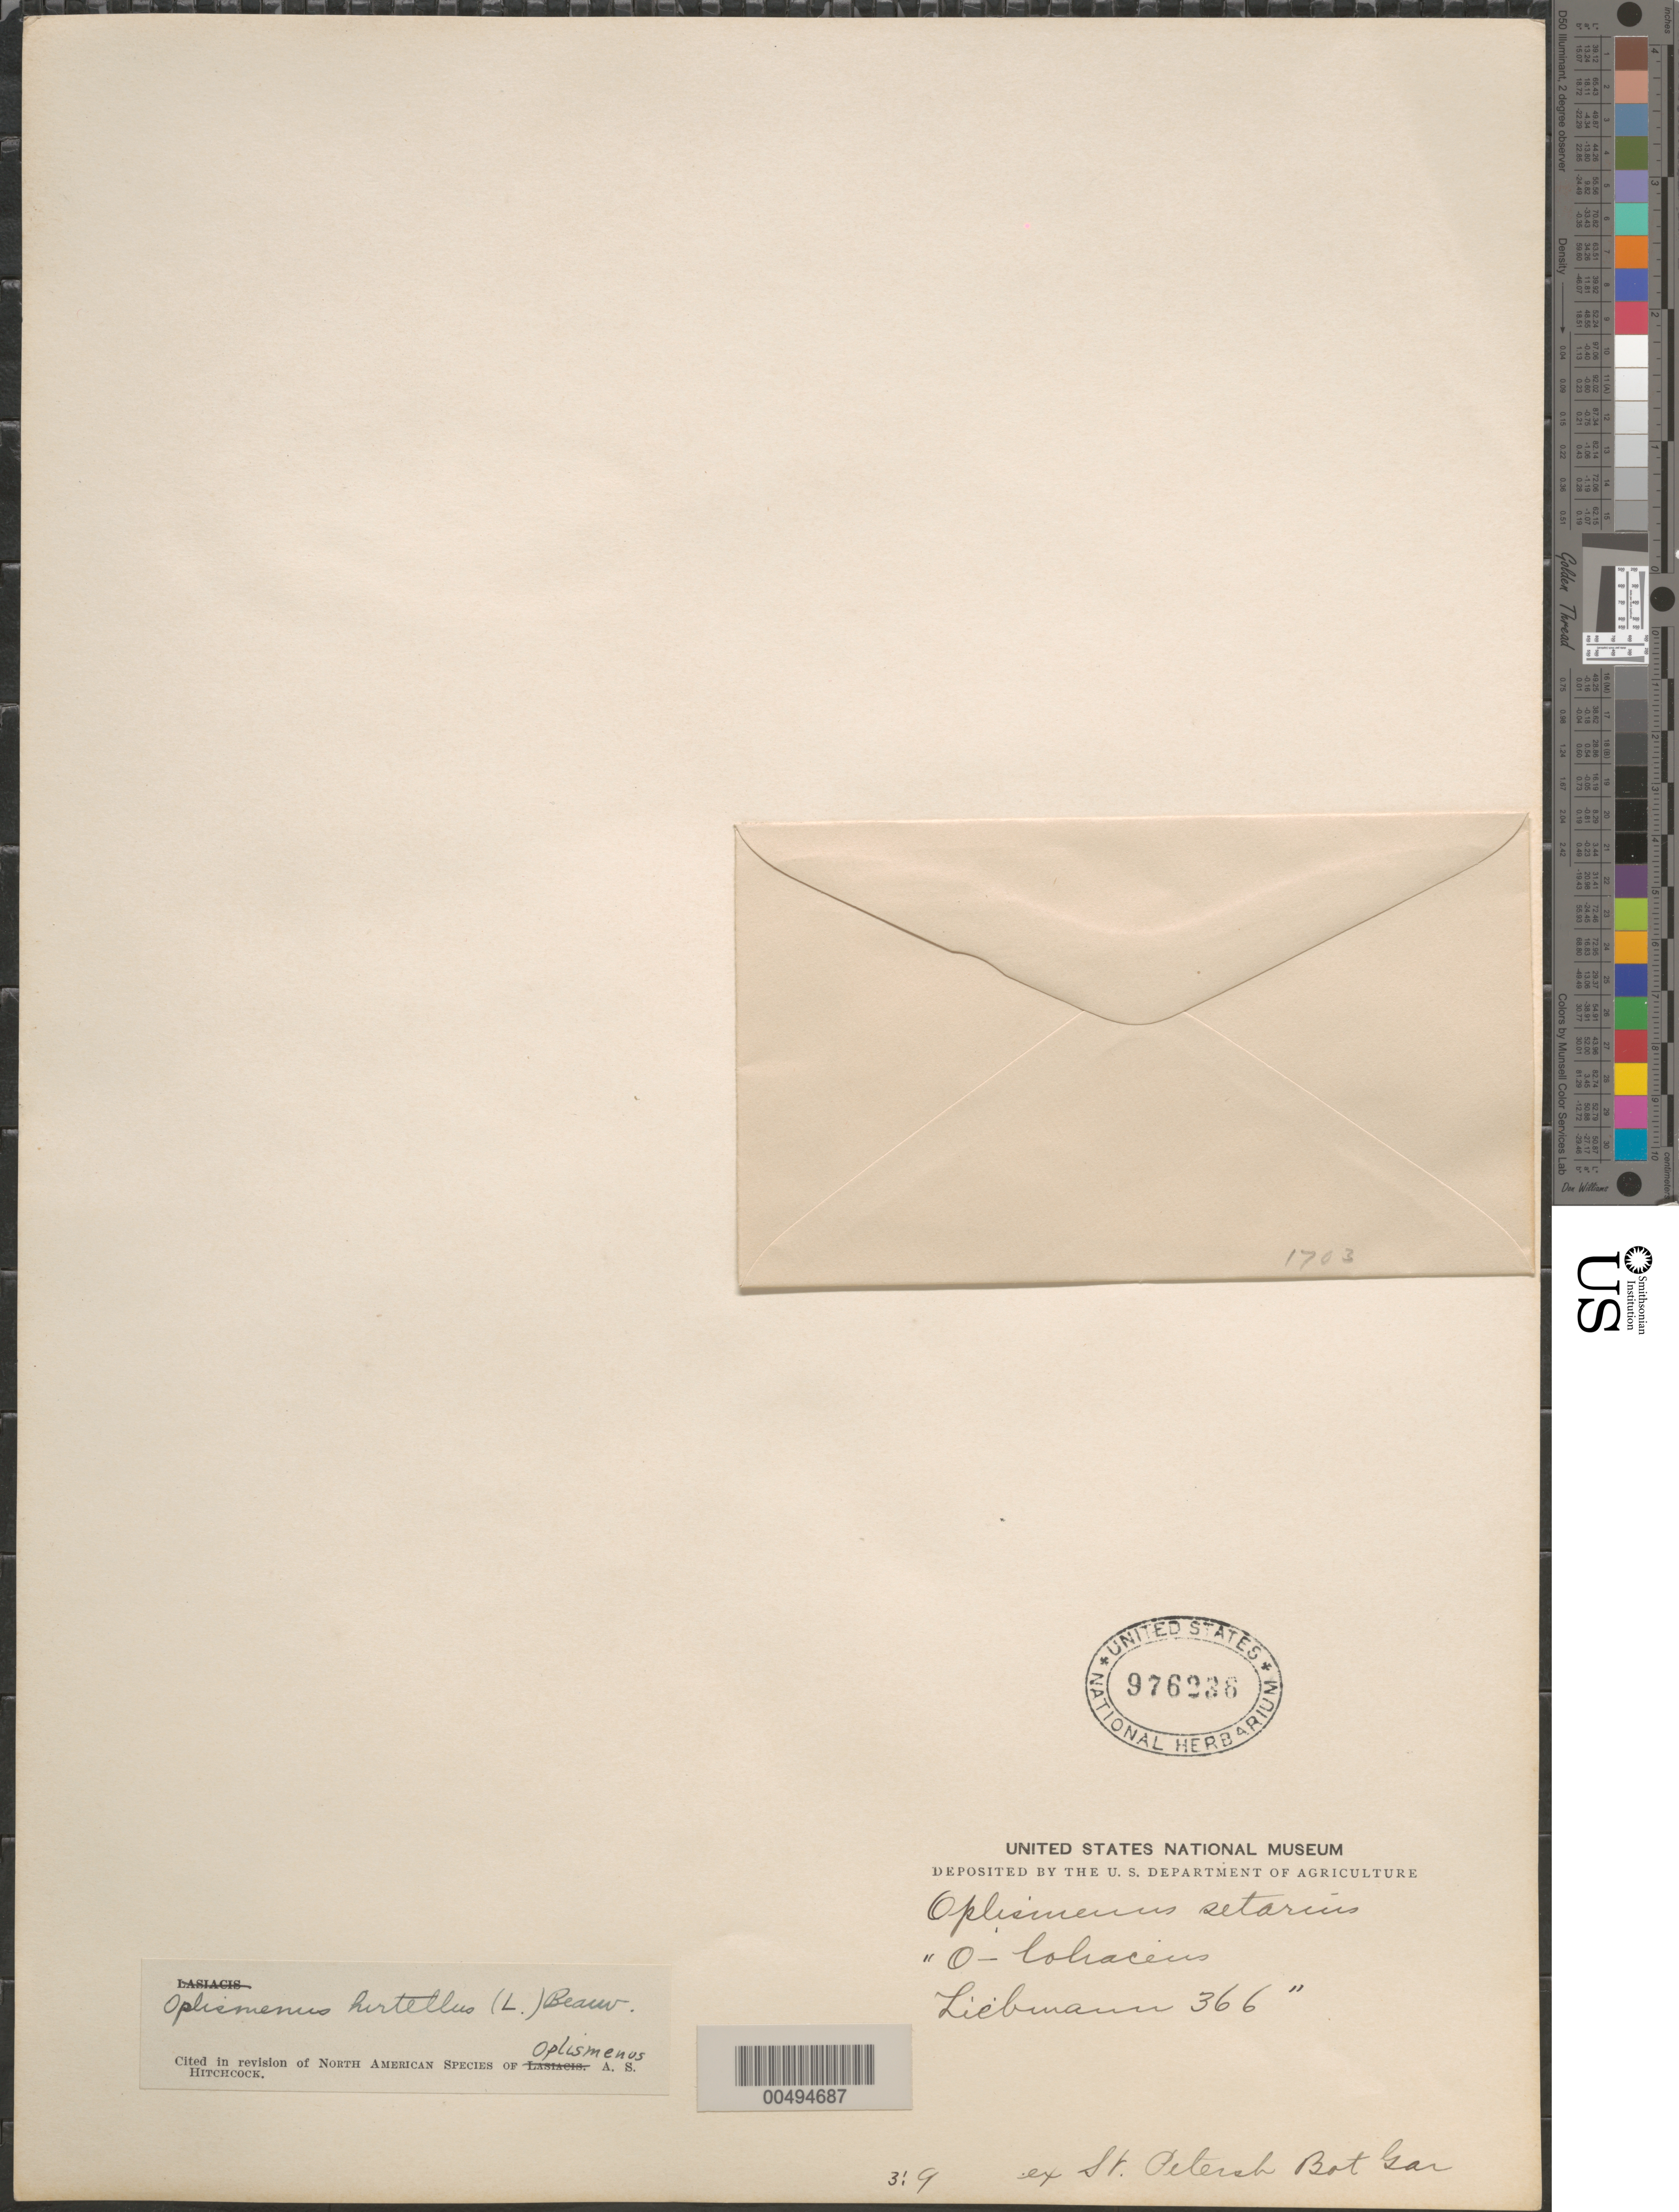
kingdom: Plantae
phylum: Tracheophyta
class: Liliopsida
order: Poales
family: Poaceae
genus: Oplismenus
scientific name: Oplismenus hirtellus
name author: (L.) P. Beauv.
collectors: F. M. Liebmann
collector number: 366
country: Mexico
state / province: Jalisco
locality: San Ramon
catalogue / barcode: US 976236